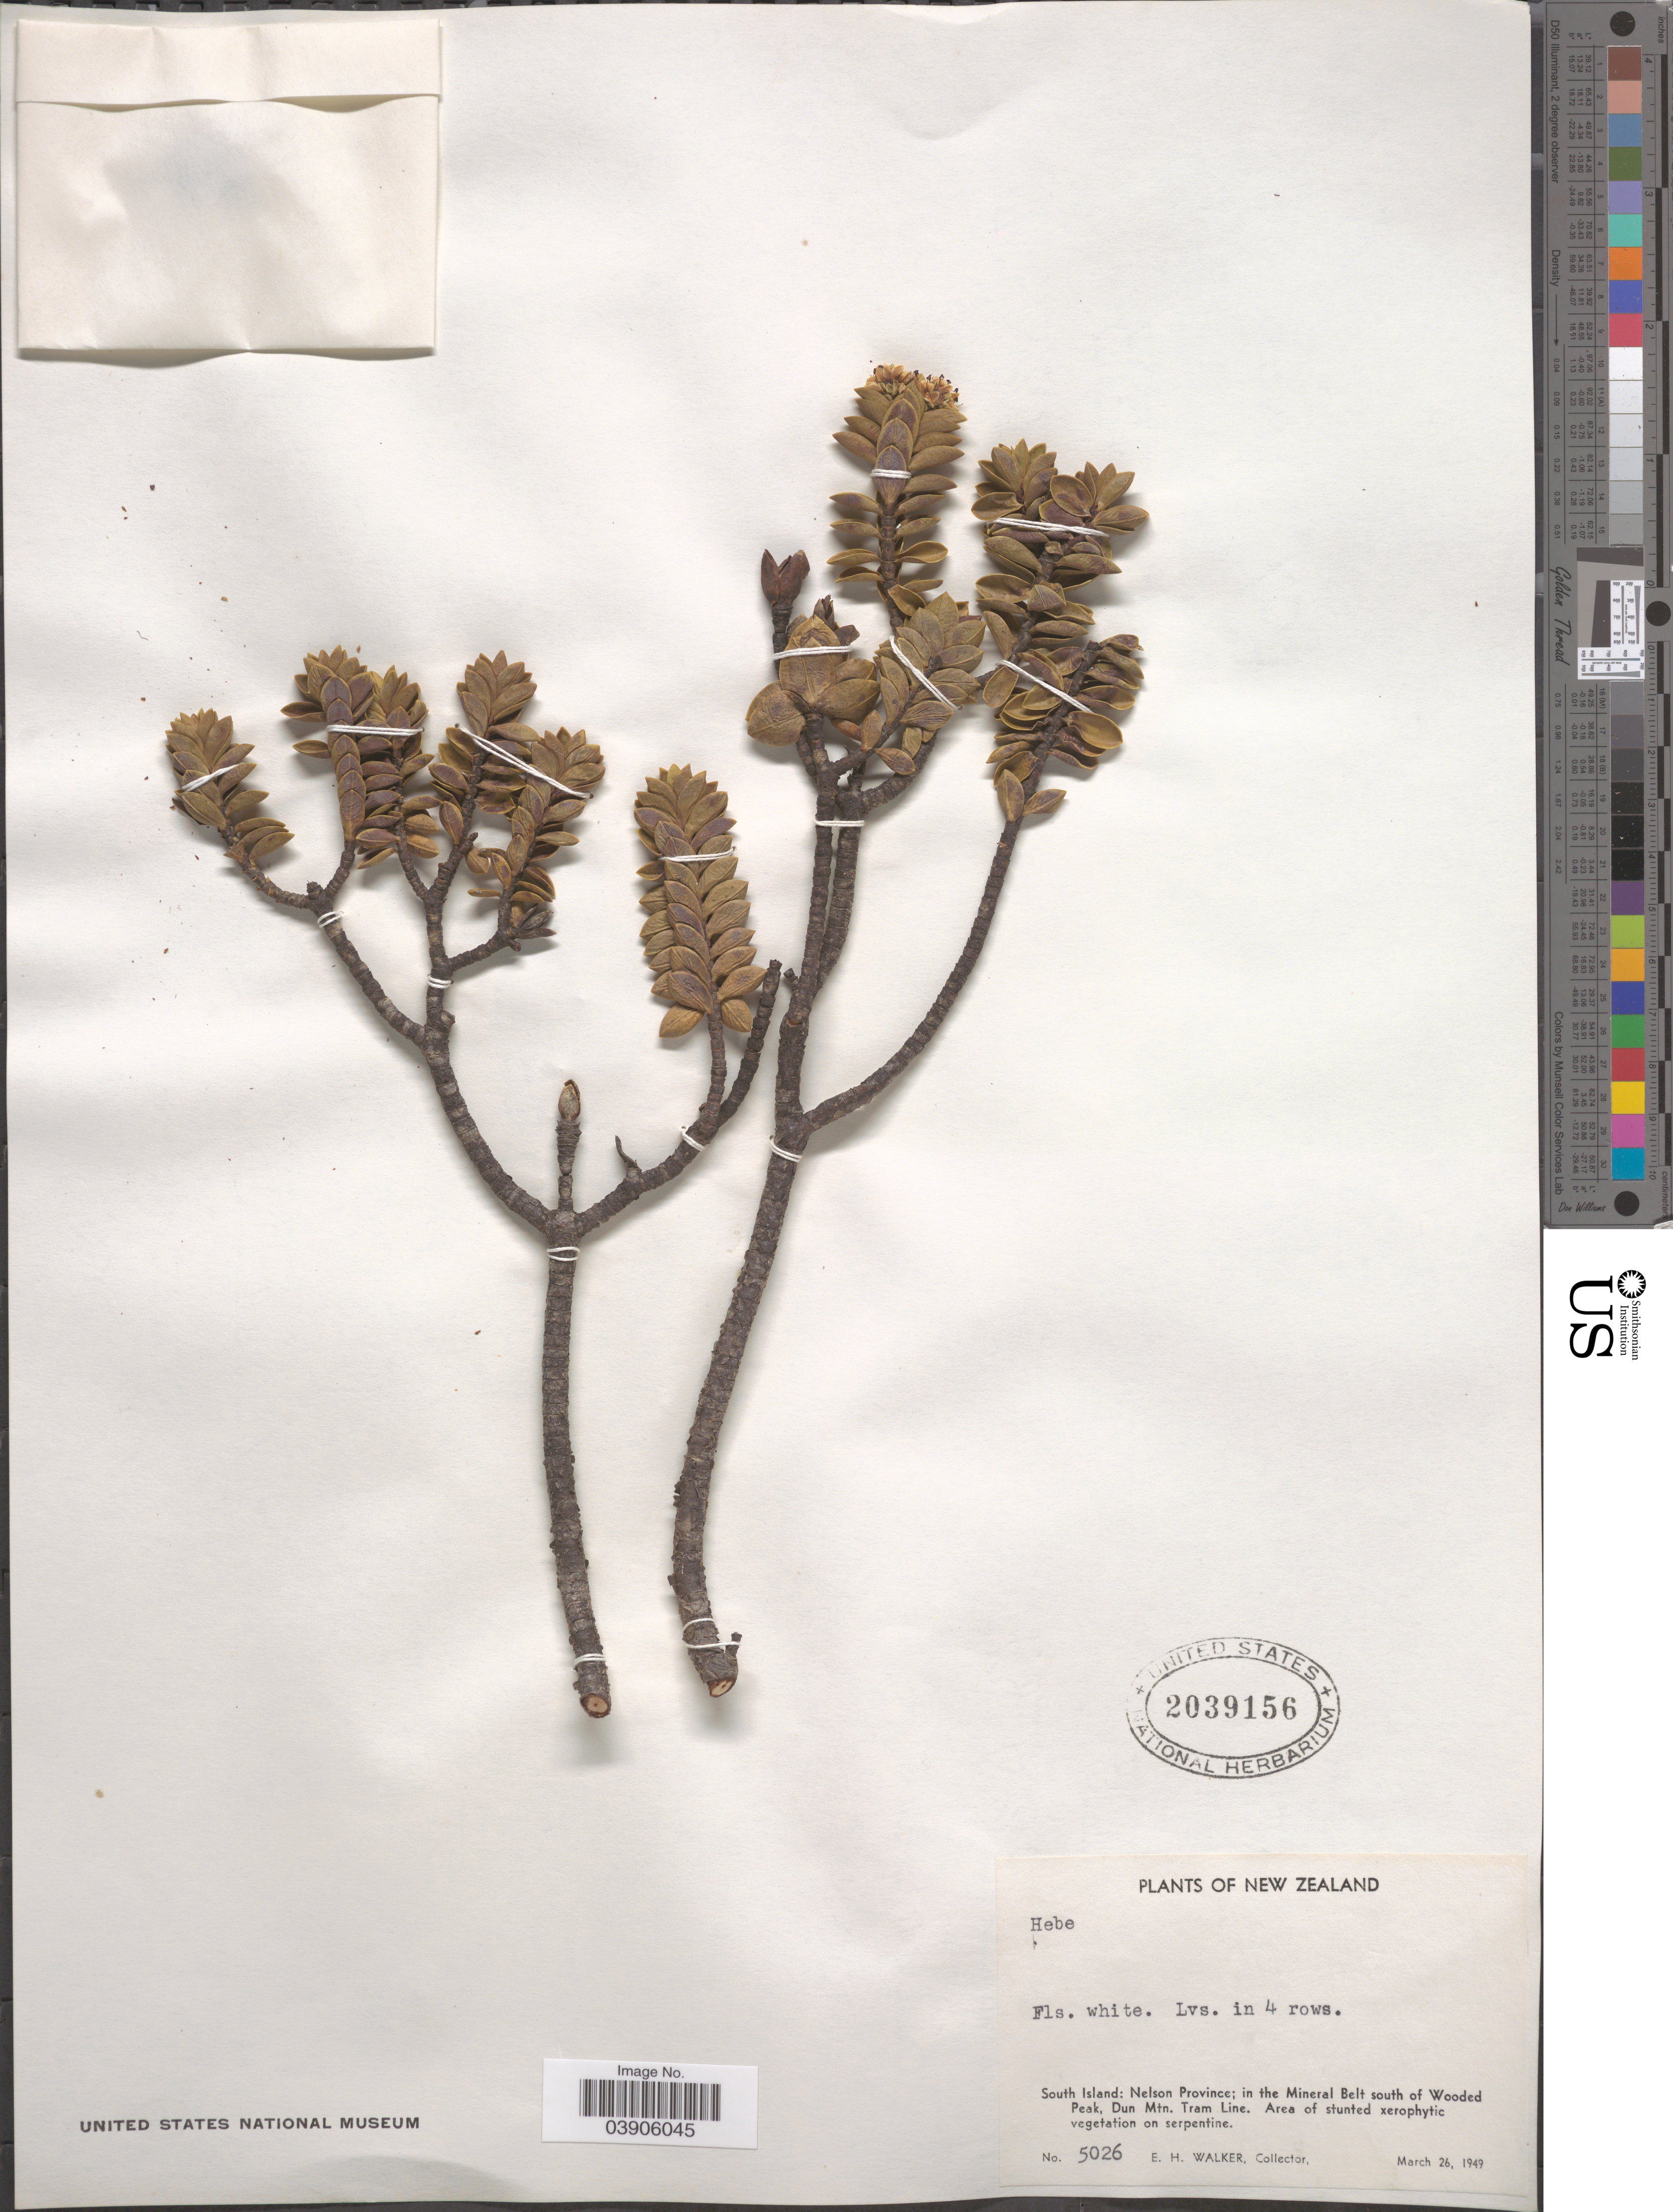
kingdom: Plantae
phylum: Tracheophyta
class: Magnoliopsida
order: Lamiales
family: Plantaginaceae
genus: Hebe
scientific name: Hebe sp.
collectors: E. H. Walker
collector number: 5026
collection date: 1949-03-26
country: New Zealand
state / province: Nelson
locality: South Island: in the Mineral Belt south of Wooded Peak, Dun Mtn. Tram Line.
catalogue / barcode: US 2039156